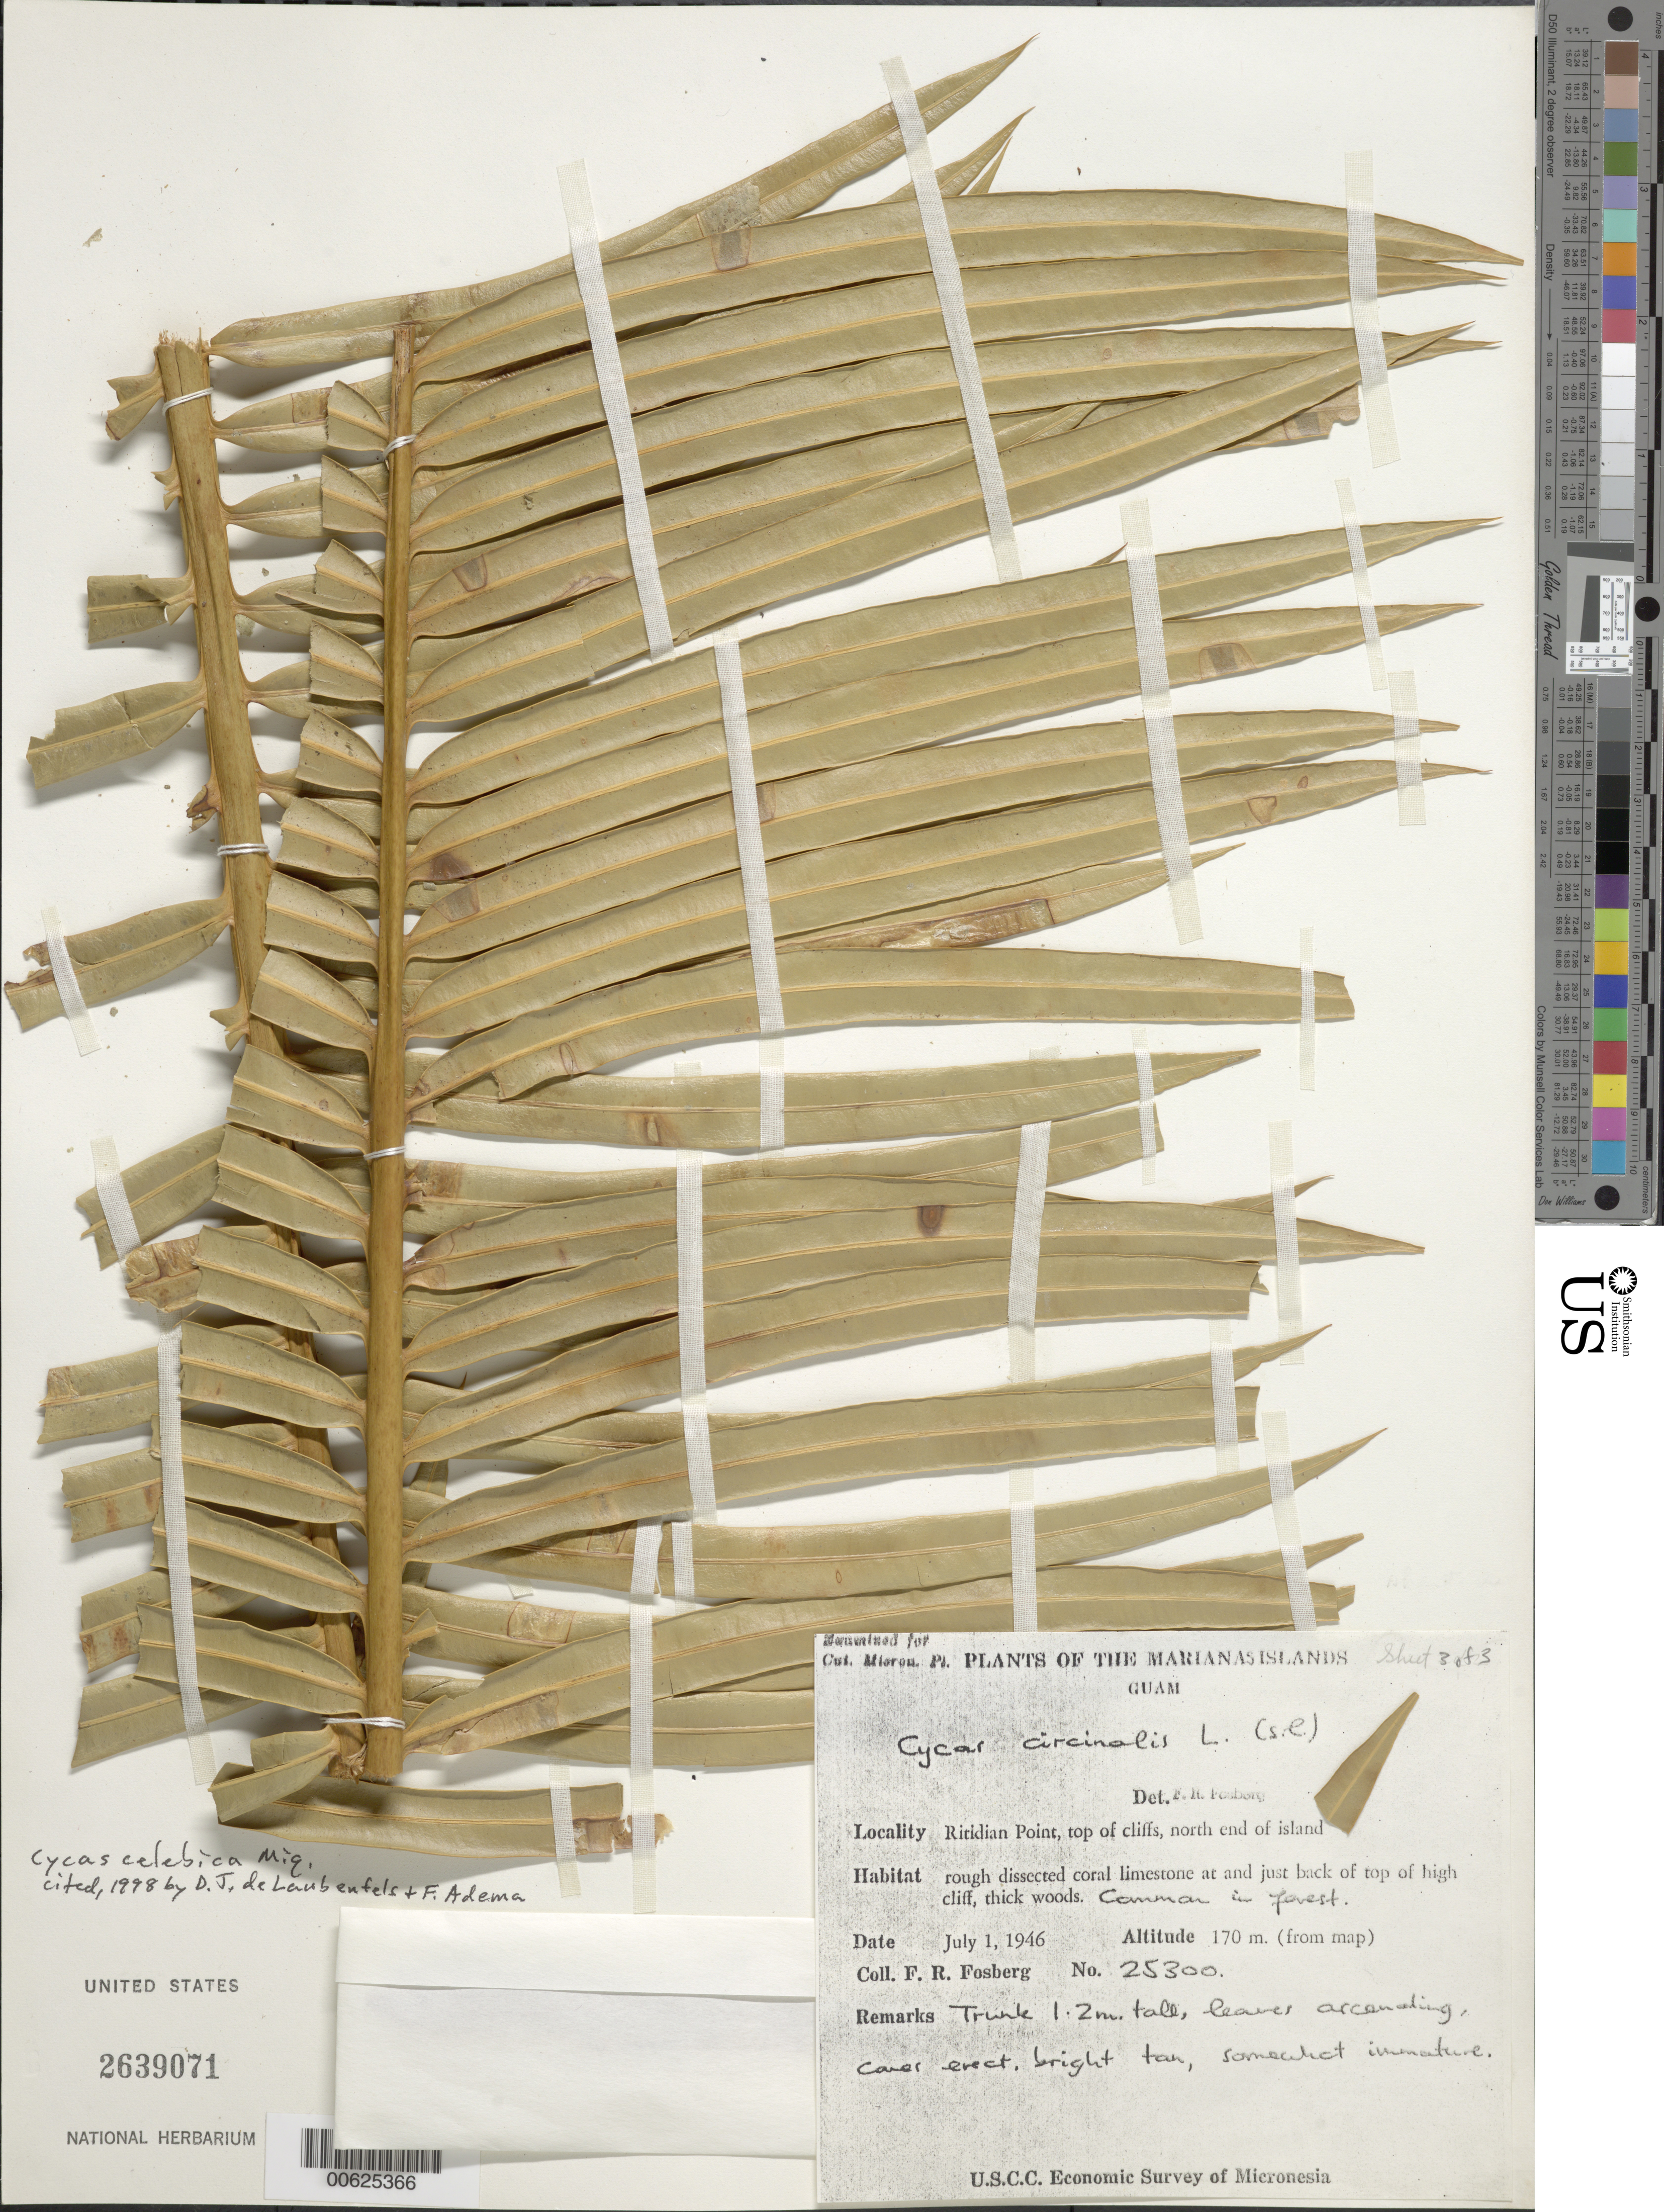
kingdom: Plantae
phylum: Tracheophyta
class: Cycadopsida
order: Cycadales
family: Cycadaceae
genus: Cycas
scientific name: Cycas celebica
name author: Miq.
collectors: F. R. Fosberg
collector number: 25300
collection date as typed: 01 Jul 1946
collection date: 1946-07-01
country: Guam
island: Guam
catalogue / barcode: US 2639071